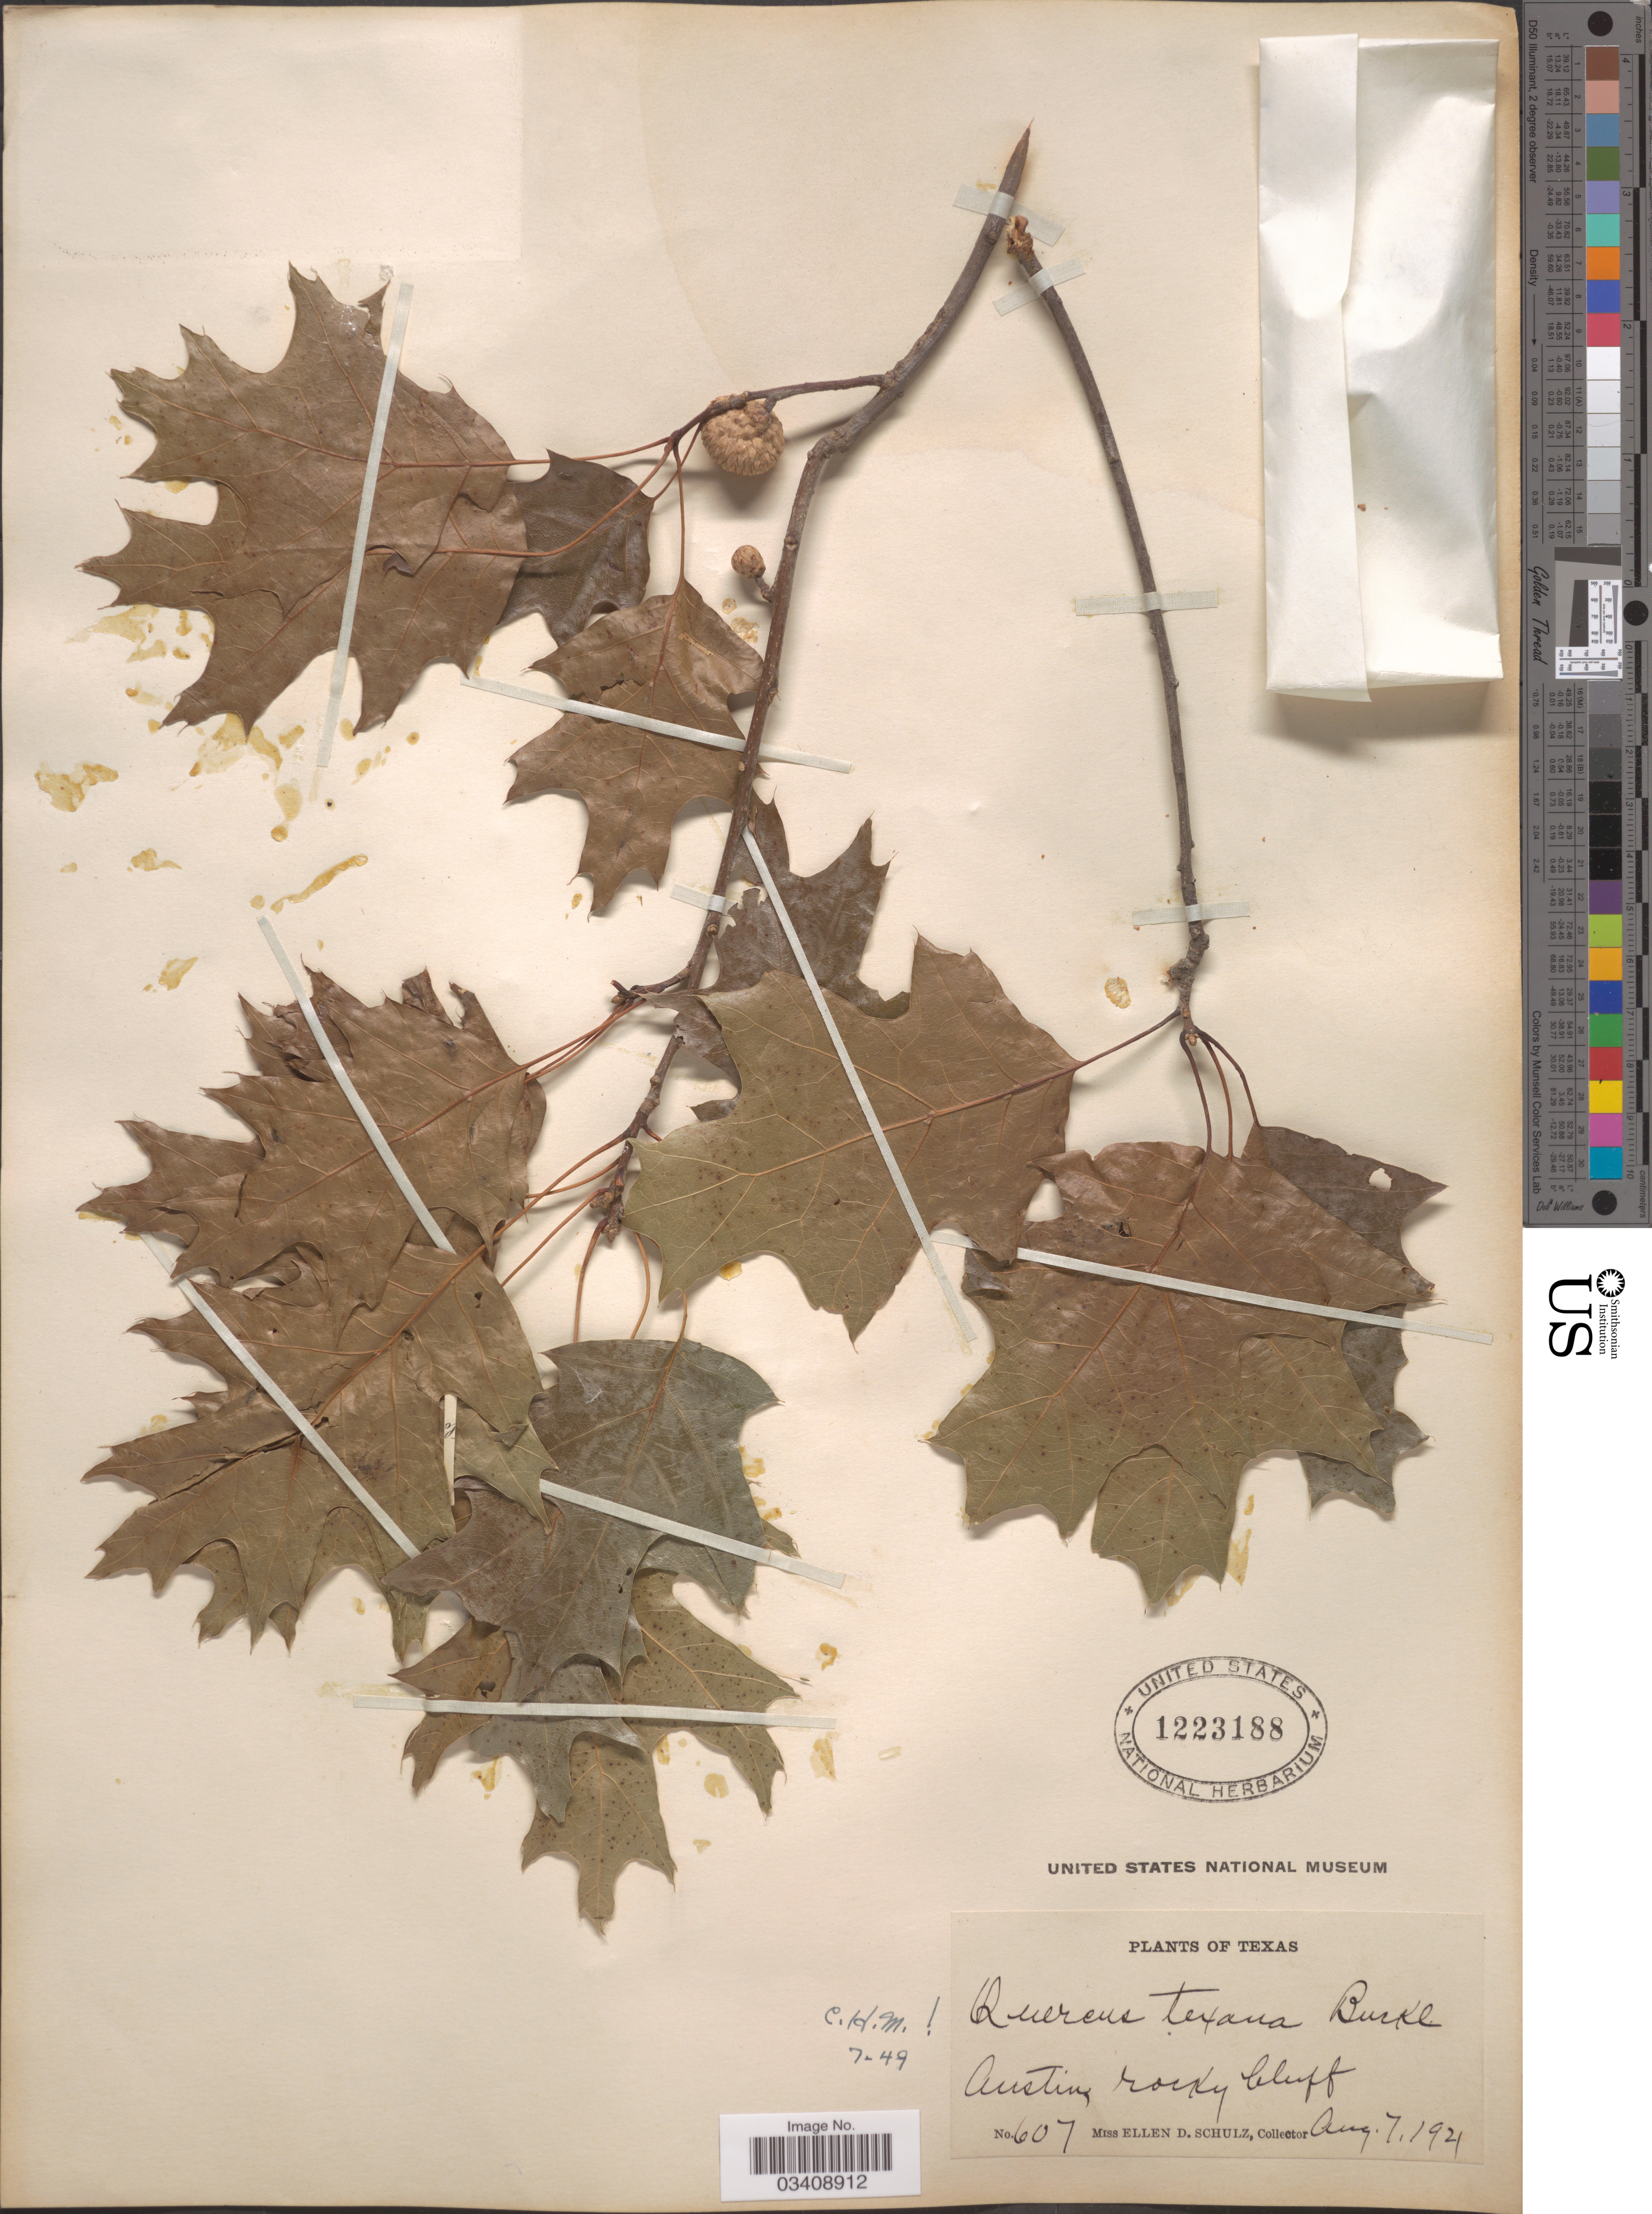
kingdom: Plantae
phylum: Tracheophyta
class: Magnoliopsida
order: Fagales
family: Fagaceae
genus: Quercus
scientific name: Quercus texana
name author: Buckley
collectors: E. D. Schulz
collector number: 607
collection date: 1921-08-07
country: United States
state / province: Texas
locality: Austin.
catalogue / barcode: US 1223188